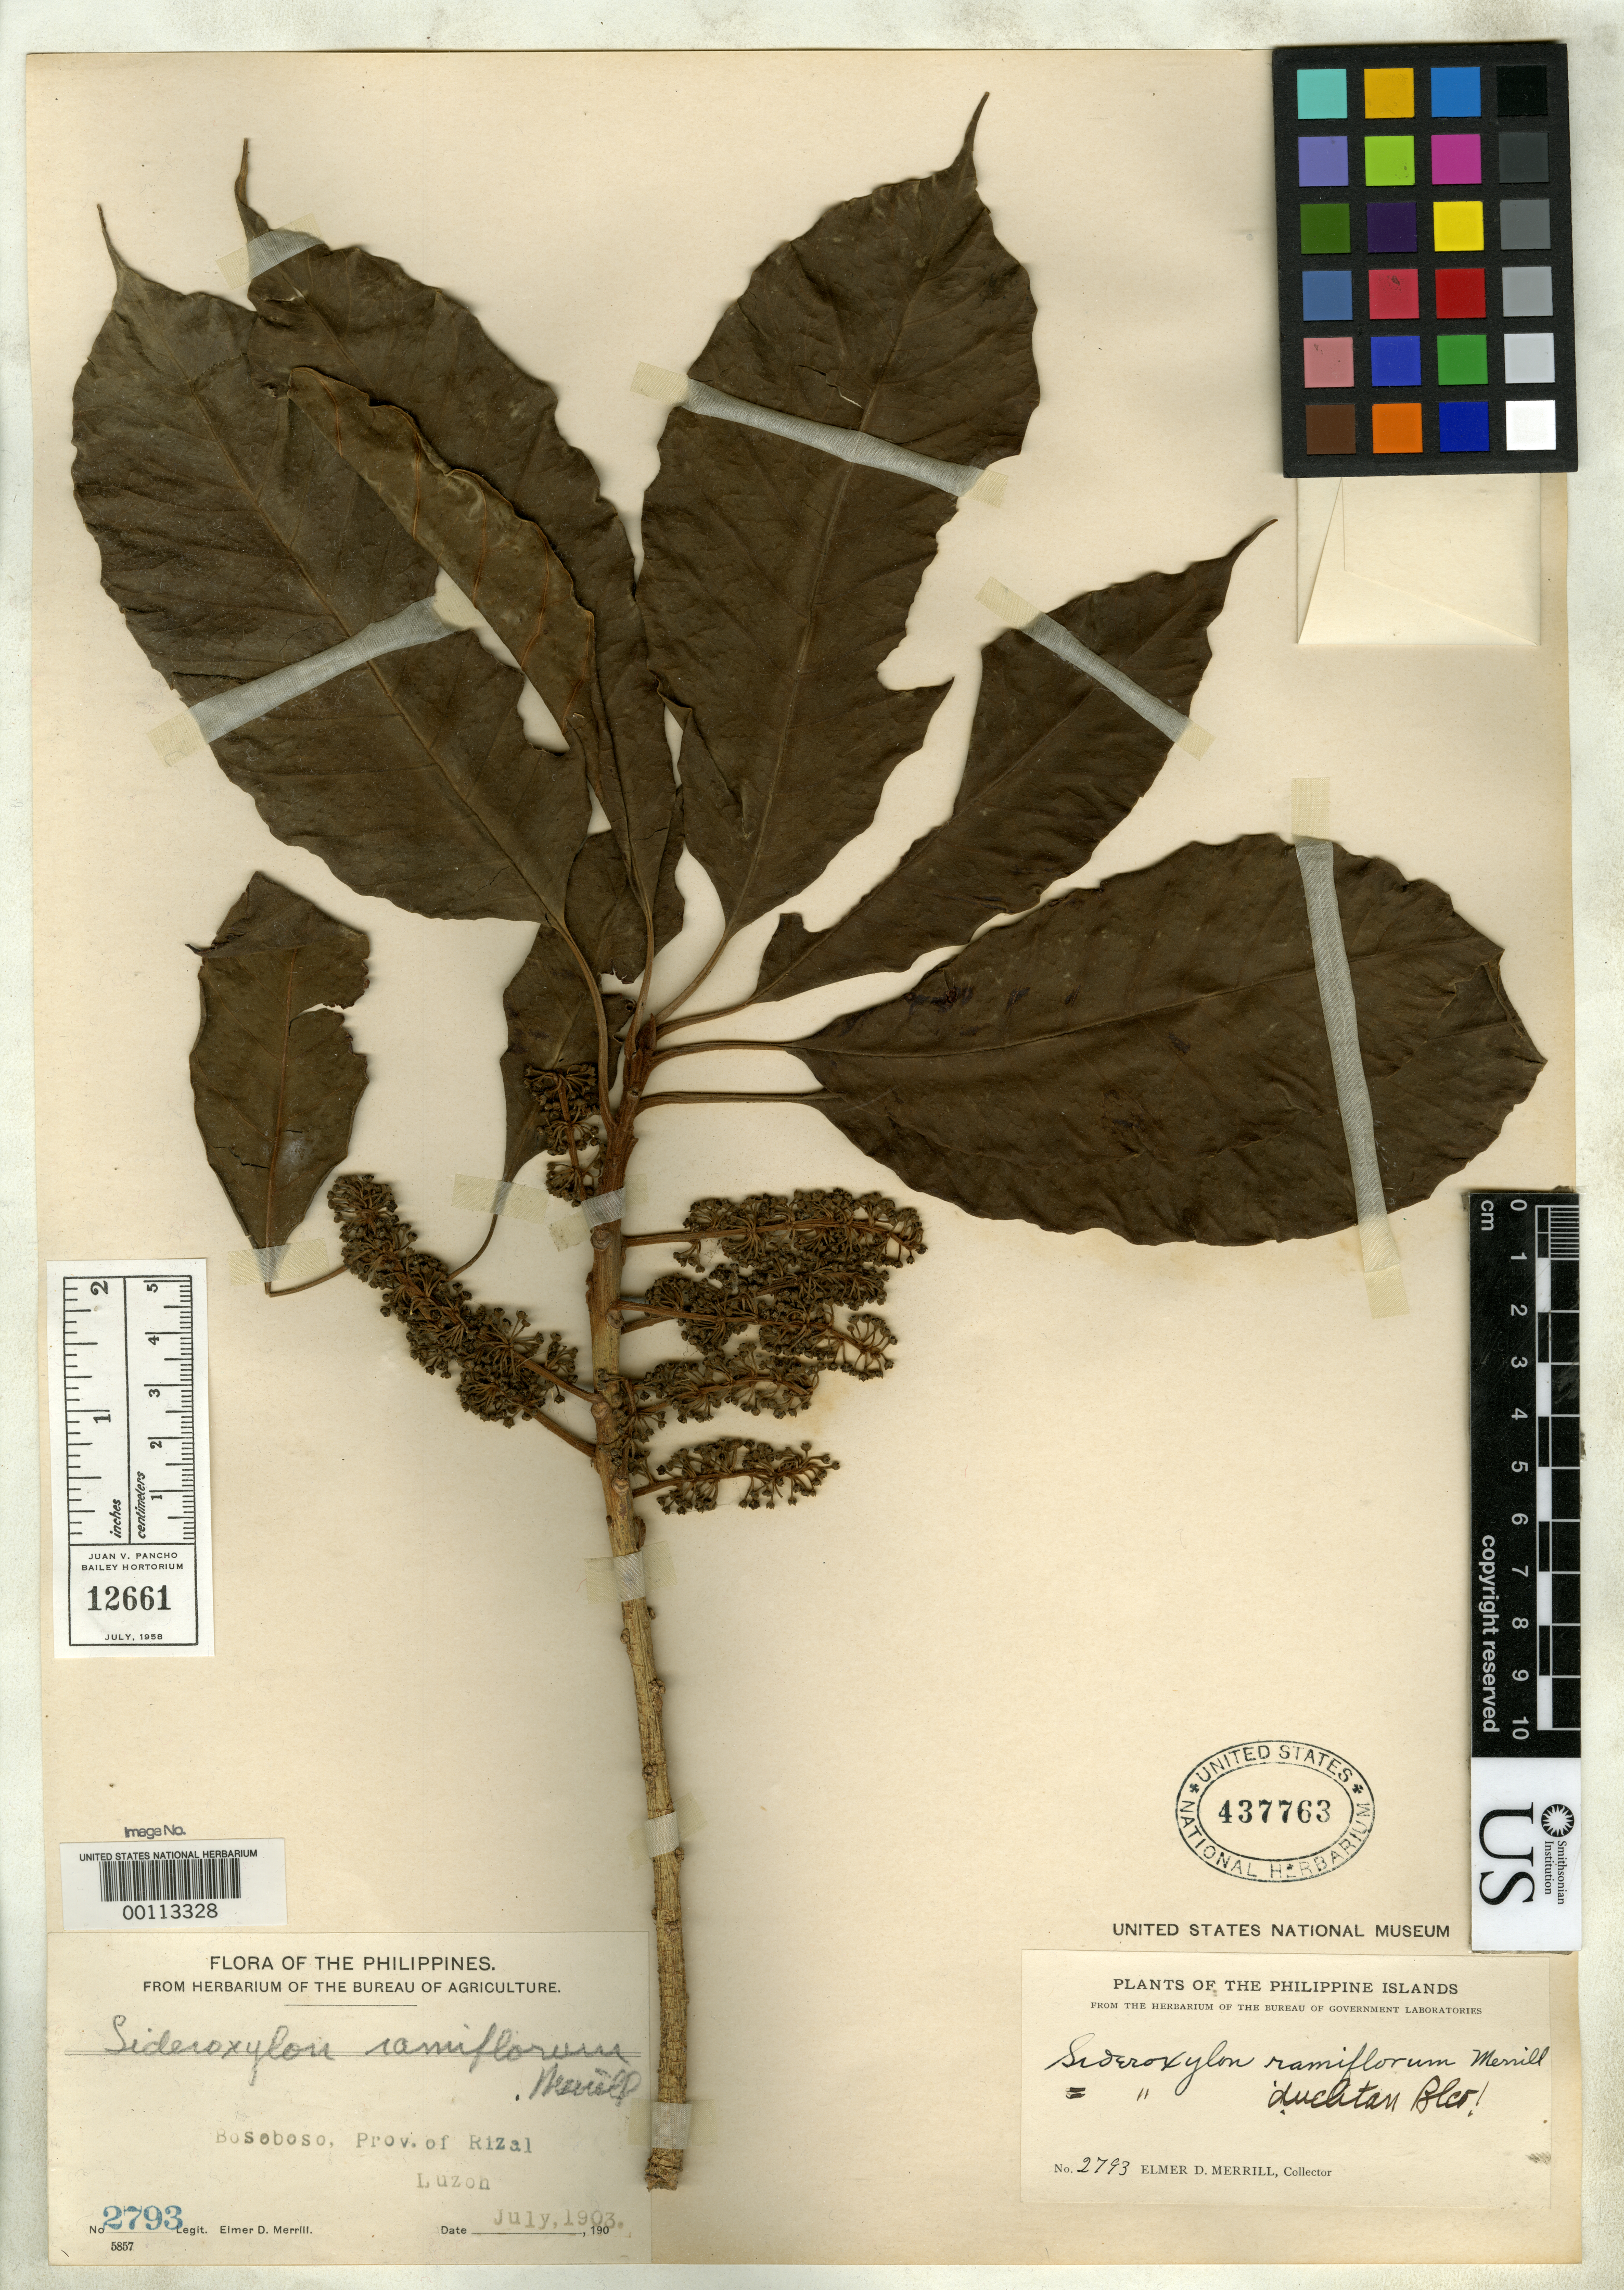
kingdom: Plantae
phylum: Tracheophyta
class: Magnoliopsida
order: Ericales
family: Sapotaceae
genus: Sideroxylon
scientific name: Sideroxylon ramiflorum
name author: Merr.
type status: Isotype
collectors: E. D. Merrill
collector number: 2793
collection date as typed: Jul 1903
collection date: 1903-07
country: Philippines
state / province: Calabarzon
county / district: Rizal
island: Luzon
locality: Bosoboso, Prov. of Rizal, Luzon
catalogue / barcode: US 437763